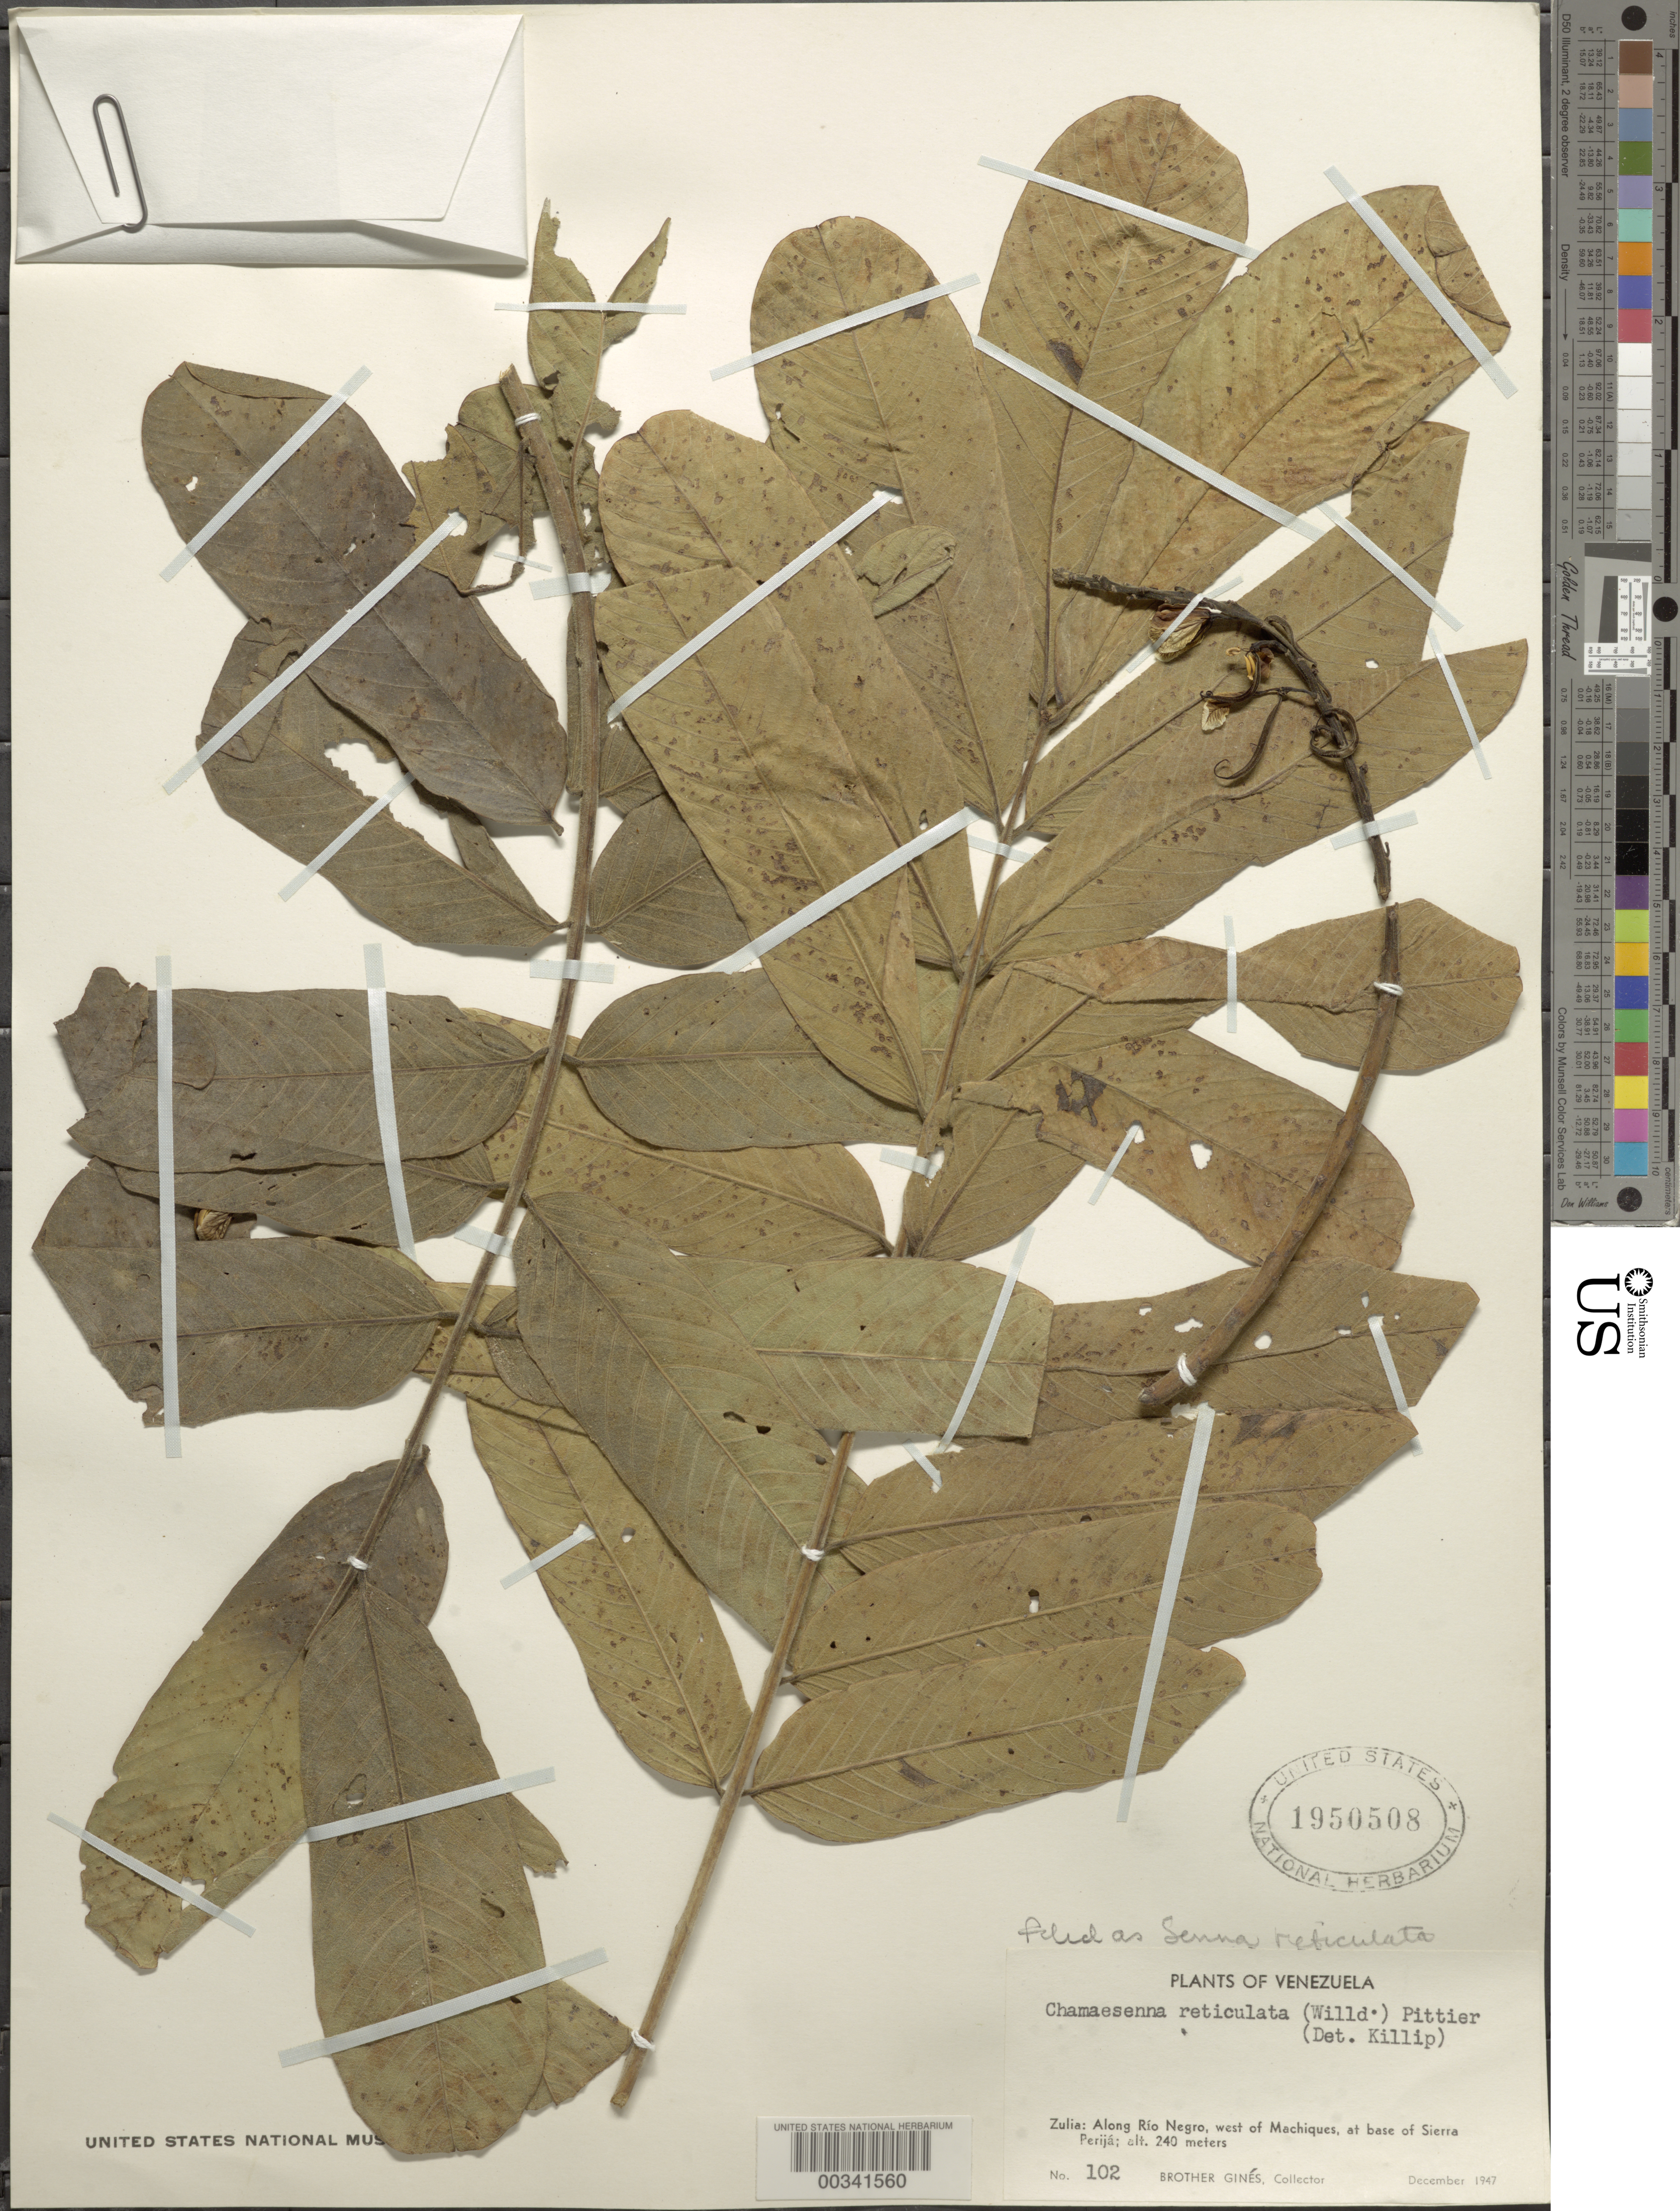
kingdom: Plantae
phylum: Tracheophyta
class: Magnoliopsida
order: Fabales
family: Fabaceae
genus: Senna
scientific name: Senna reticulata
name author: (Willd.) H.S. Irwin & Barneby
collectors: Bro. Gines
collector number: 102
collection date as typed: Dec 1947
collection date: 1947-12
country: Venezuela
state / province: Zulia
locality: Along rio negro, w of machiques, at base of sierra perija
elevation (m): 240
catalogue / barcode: US 1950508